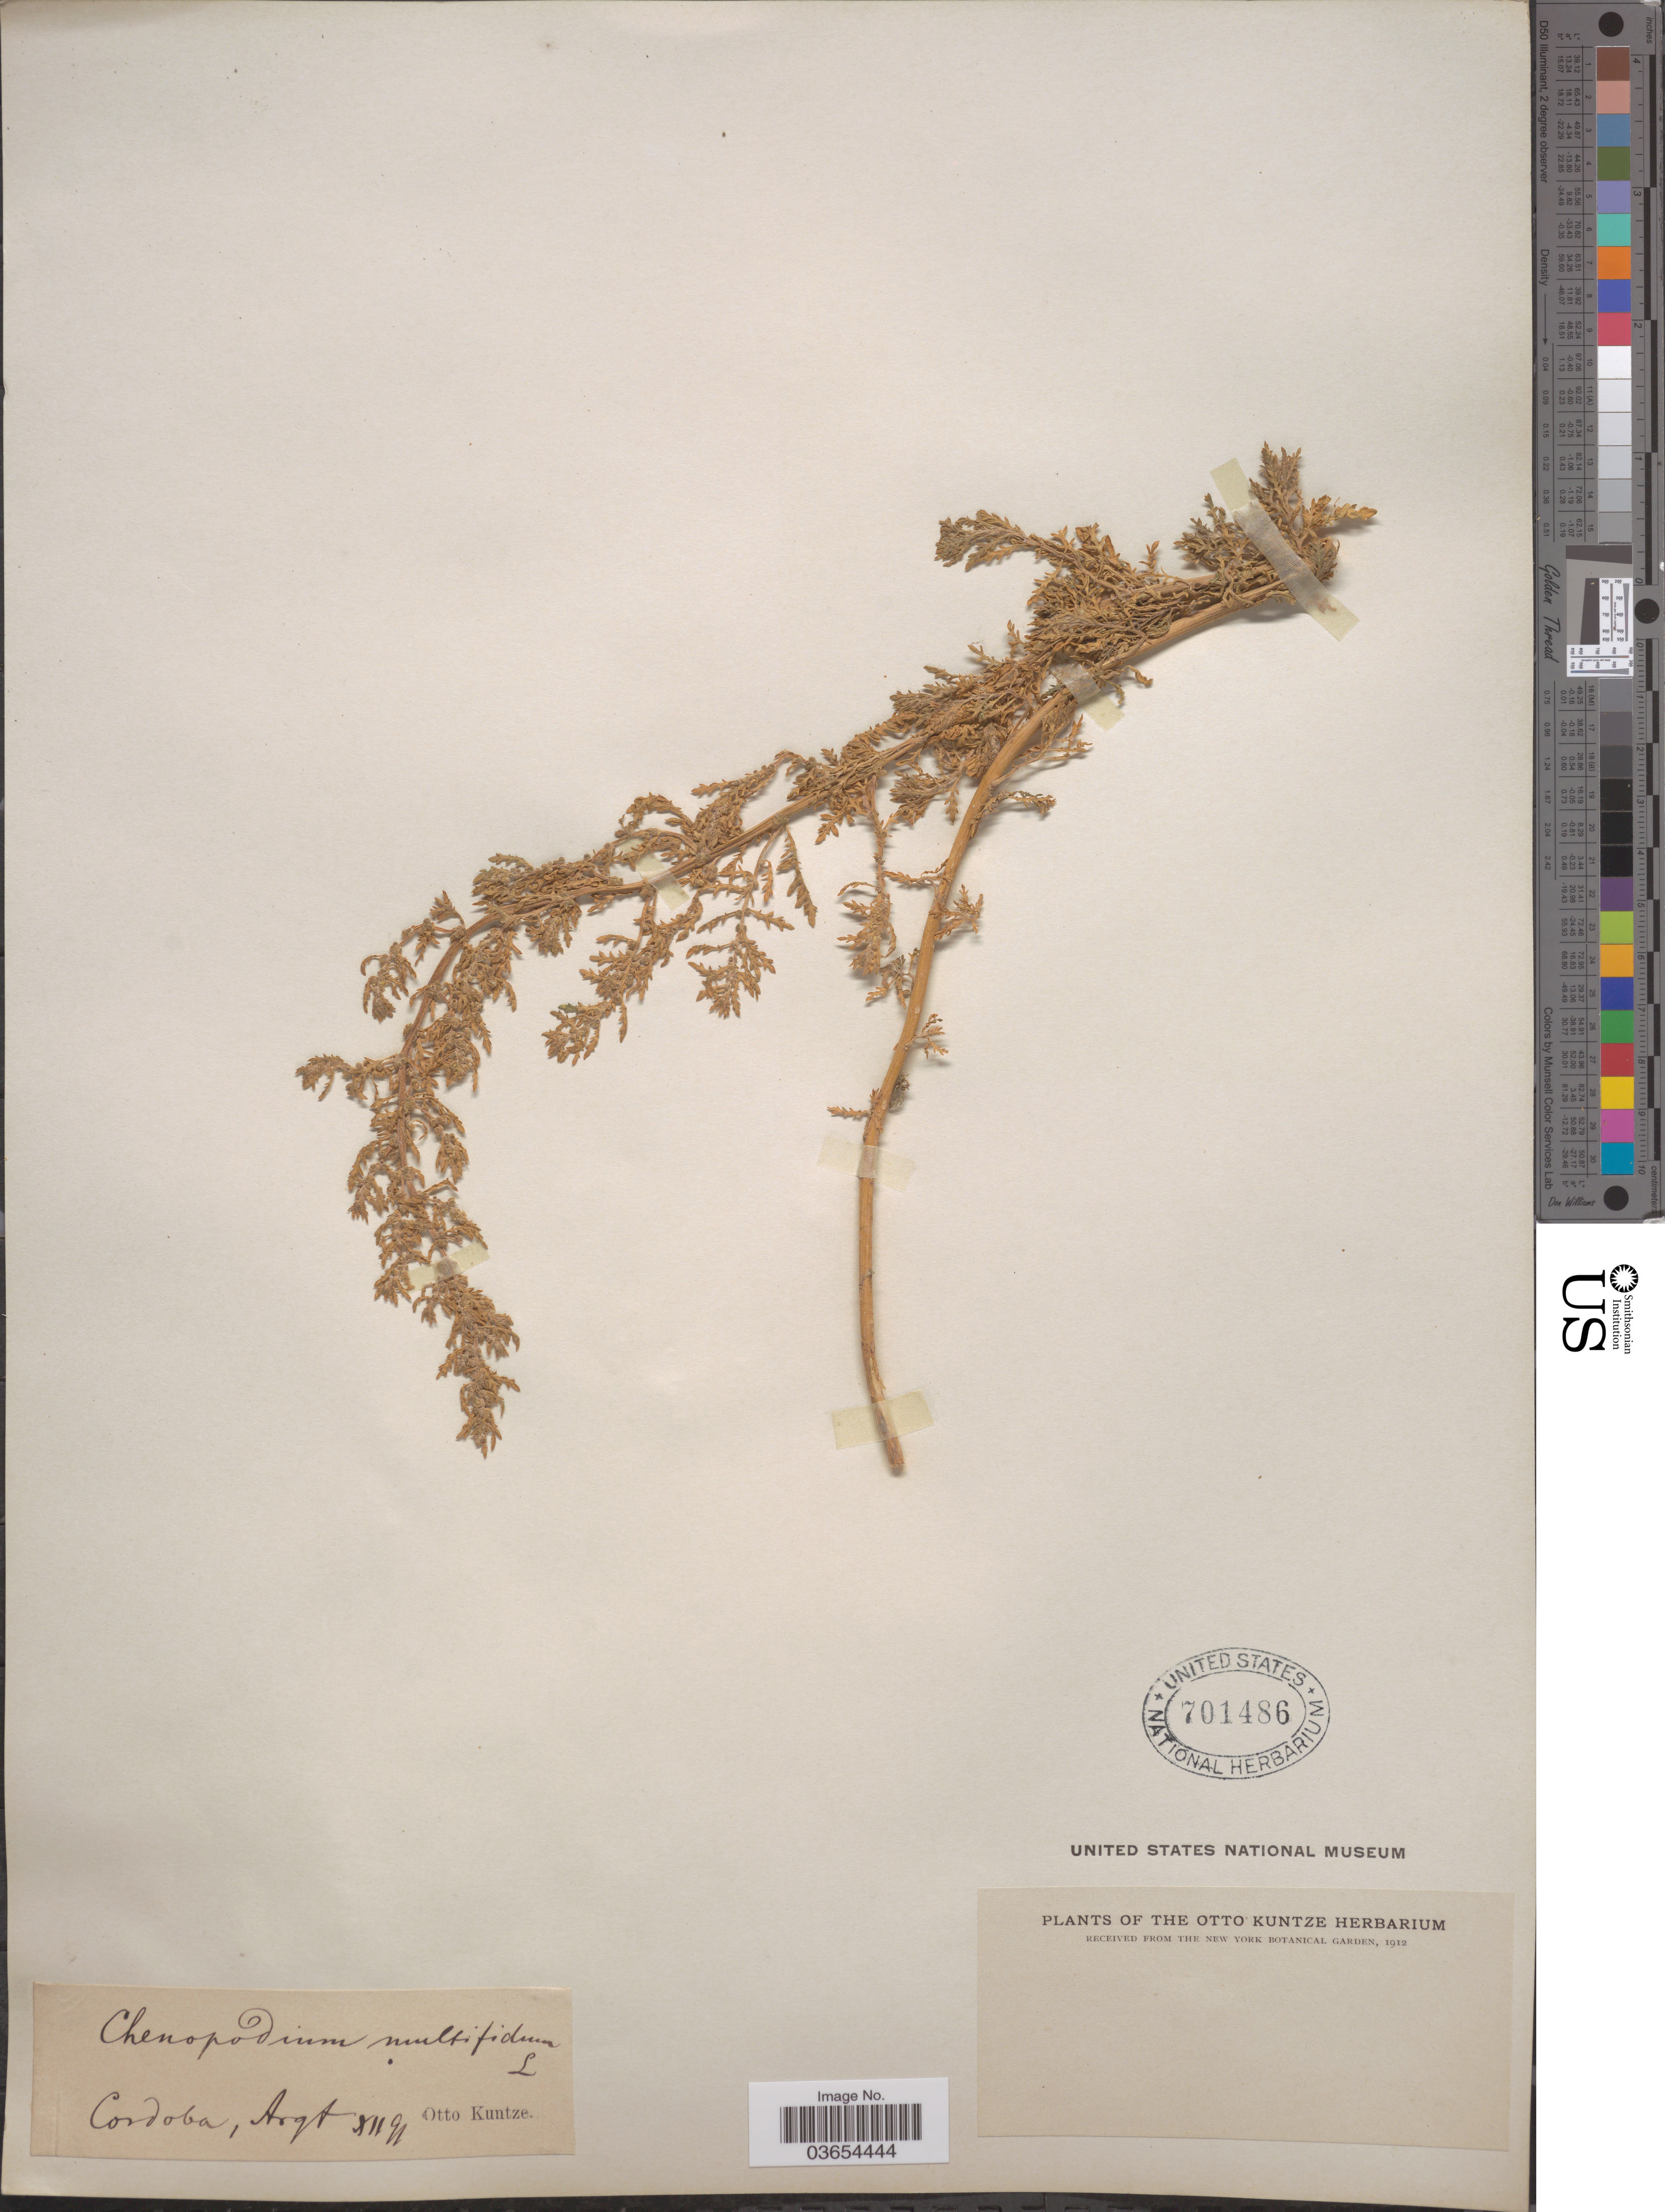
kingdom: Plantae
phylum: Tracheophyta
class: Magnoliopsida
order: Caryophyllales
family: Amaranthaceae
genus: Chenopodium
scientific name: Chenopodium ambrosioides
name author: L.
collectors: C.E.O. Kuntze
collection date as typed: Transcribed d/m/y: /12/91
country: Argentina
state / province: Cordoba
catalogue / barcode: US 701486